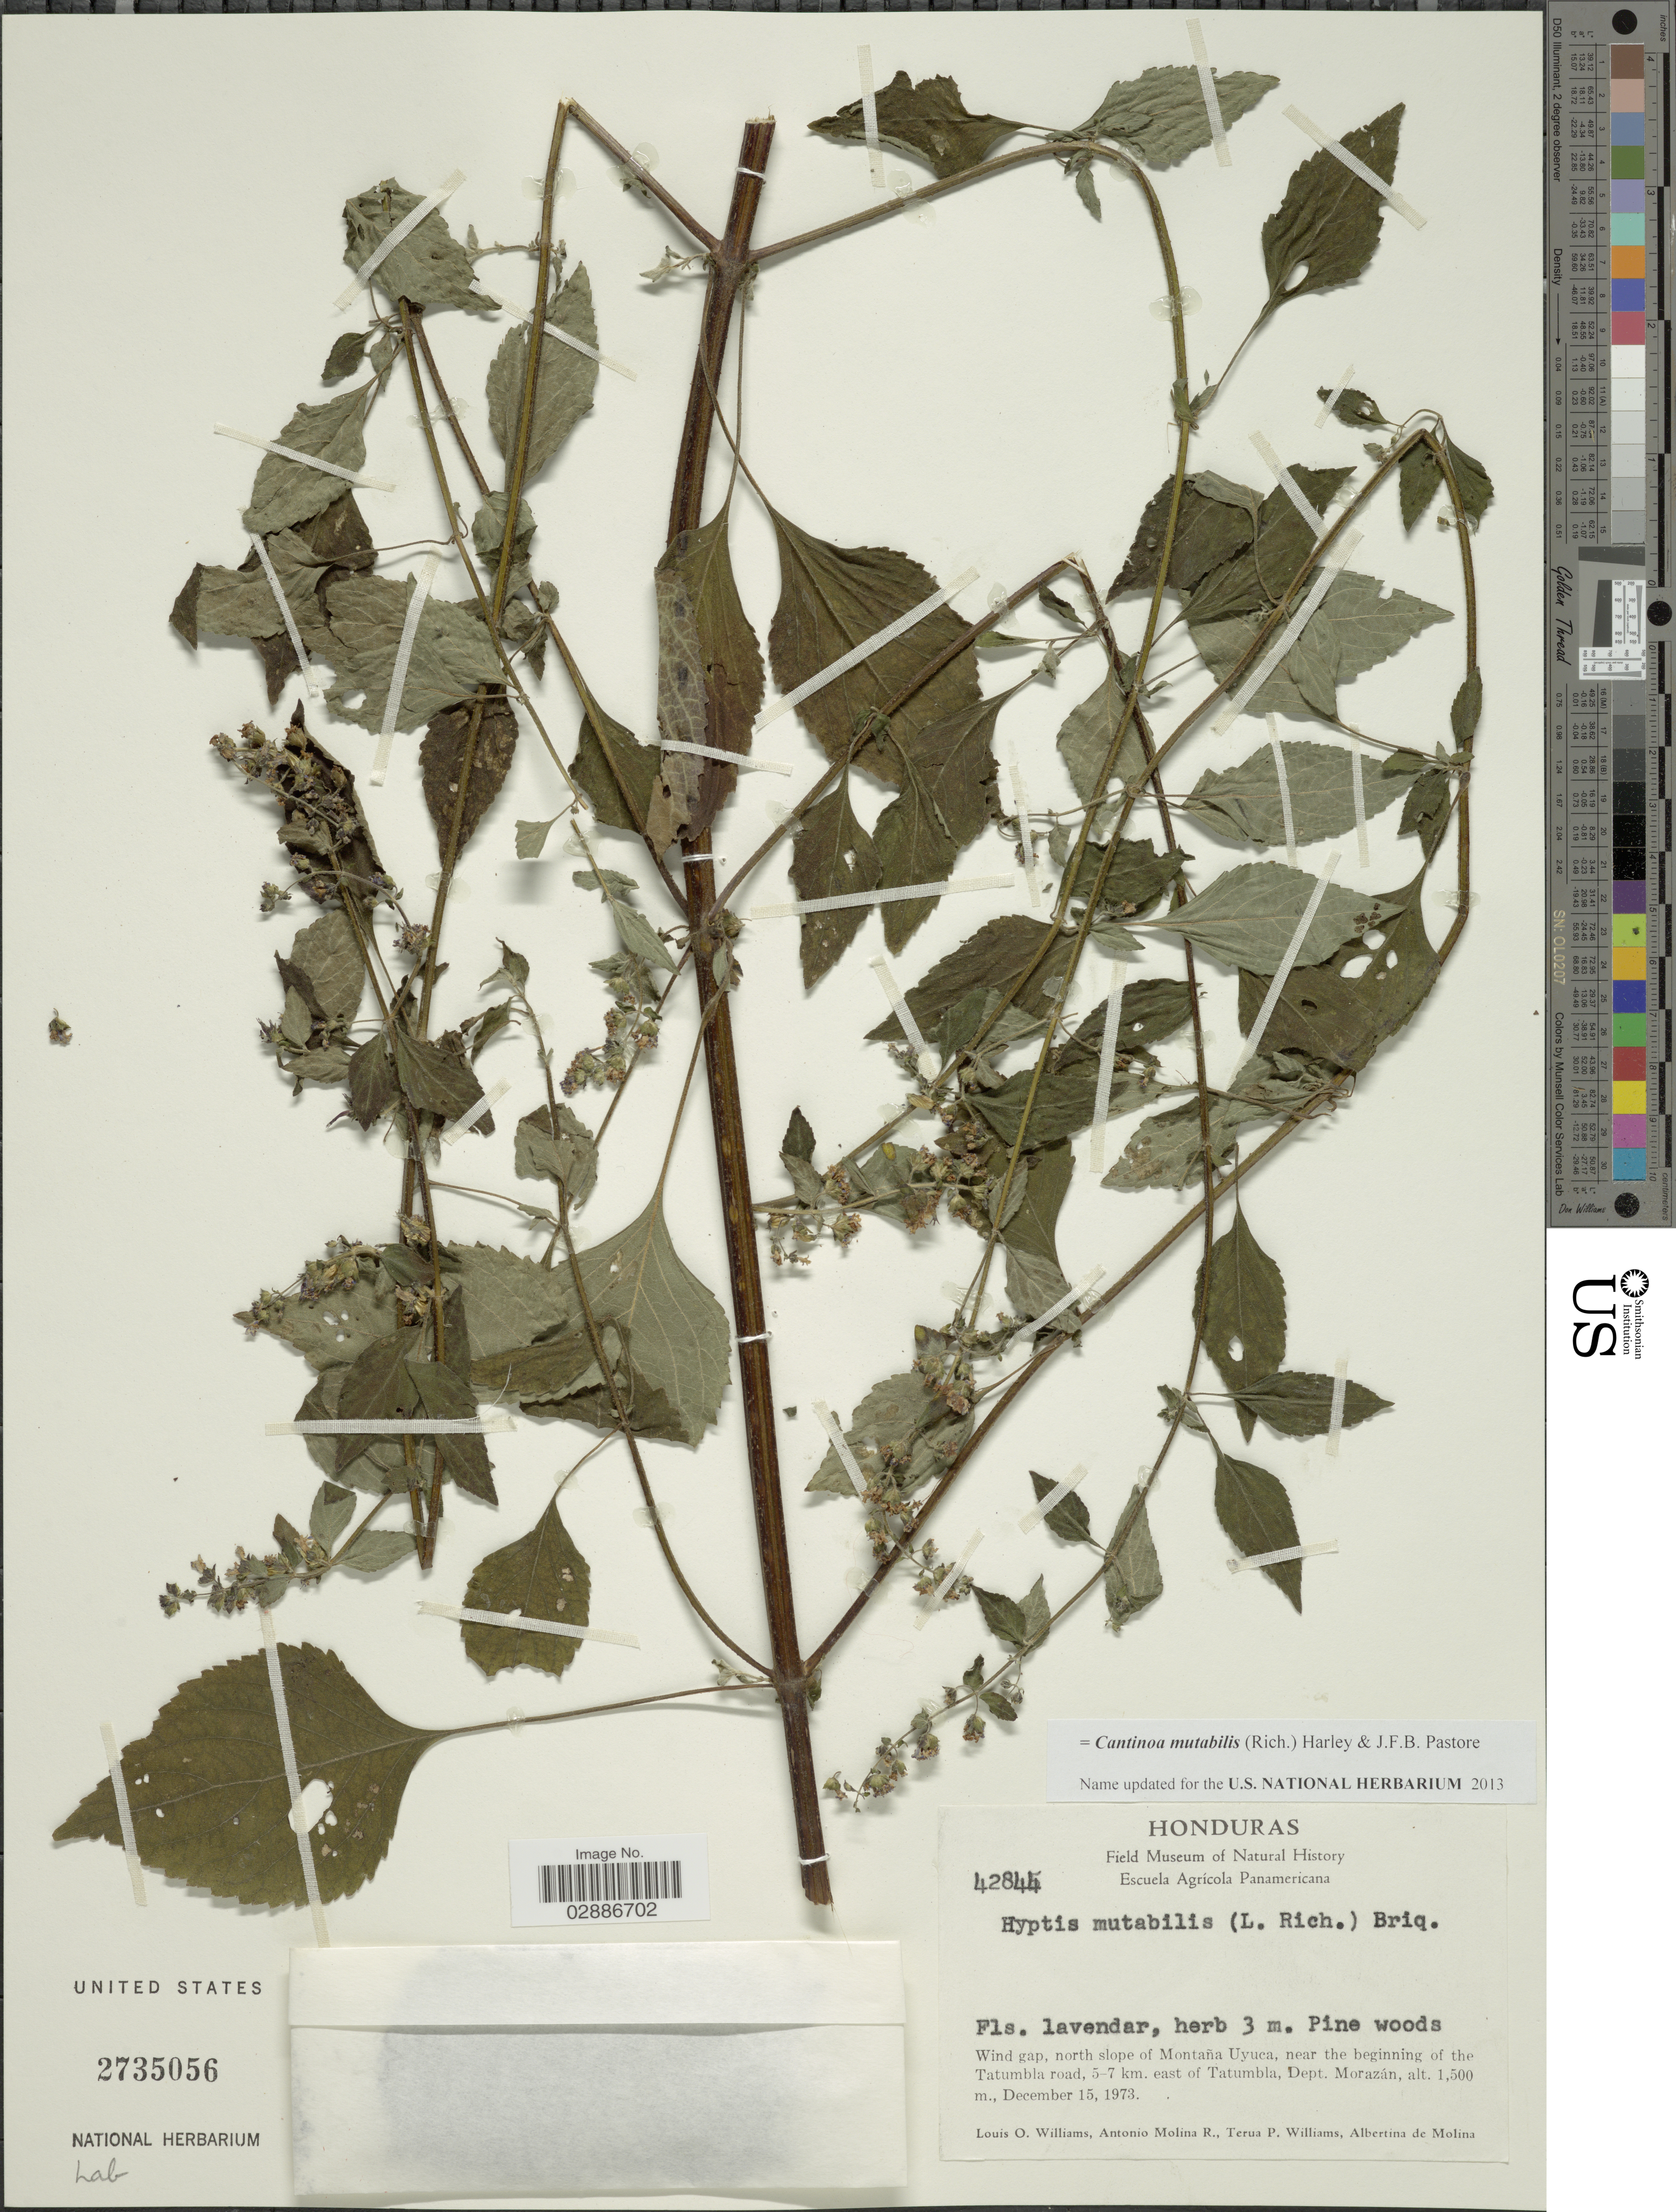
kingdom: Plantae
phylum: Tracheophyta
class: Magnoliopsida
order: Lamiales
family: Lamiaceae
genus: Cantinoa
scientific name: Cantinoa mutabilis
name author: (Epling) Harley & J.F.B. Pastore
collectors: L. O. Williams, A. Molina R., T. Williams & A. R. Molina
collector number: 42844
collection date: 1973-12-15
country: Honduras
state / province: Fco. Morazán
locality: Wind gap, north slope of Montaña, near the beginning of the Tatumba road, 5-7 km. east of Tatumbla, Dept. Morazán.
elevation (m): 1500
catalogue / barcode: US 2735056